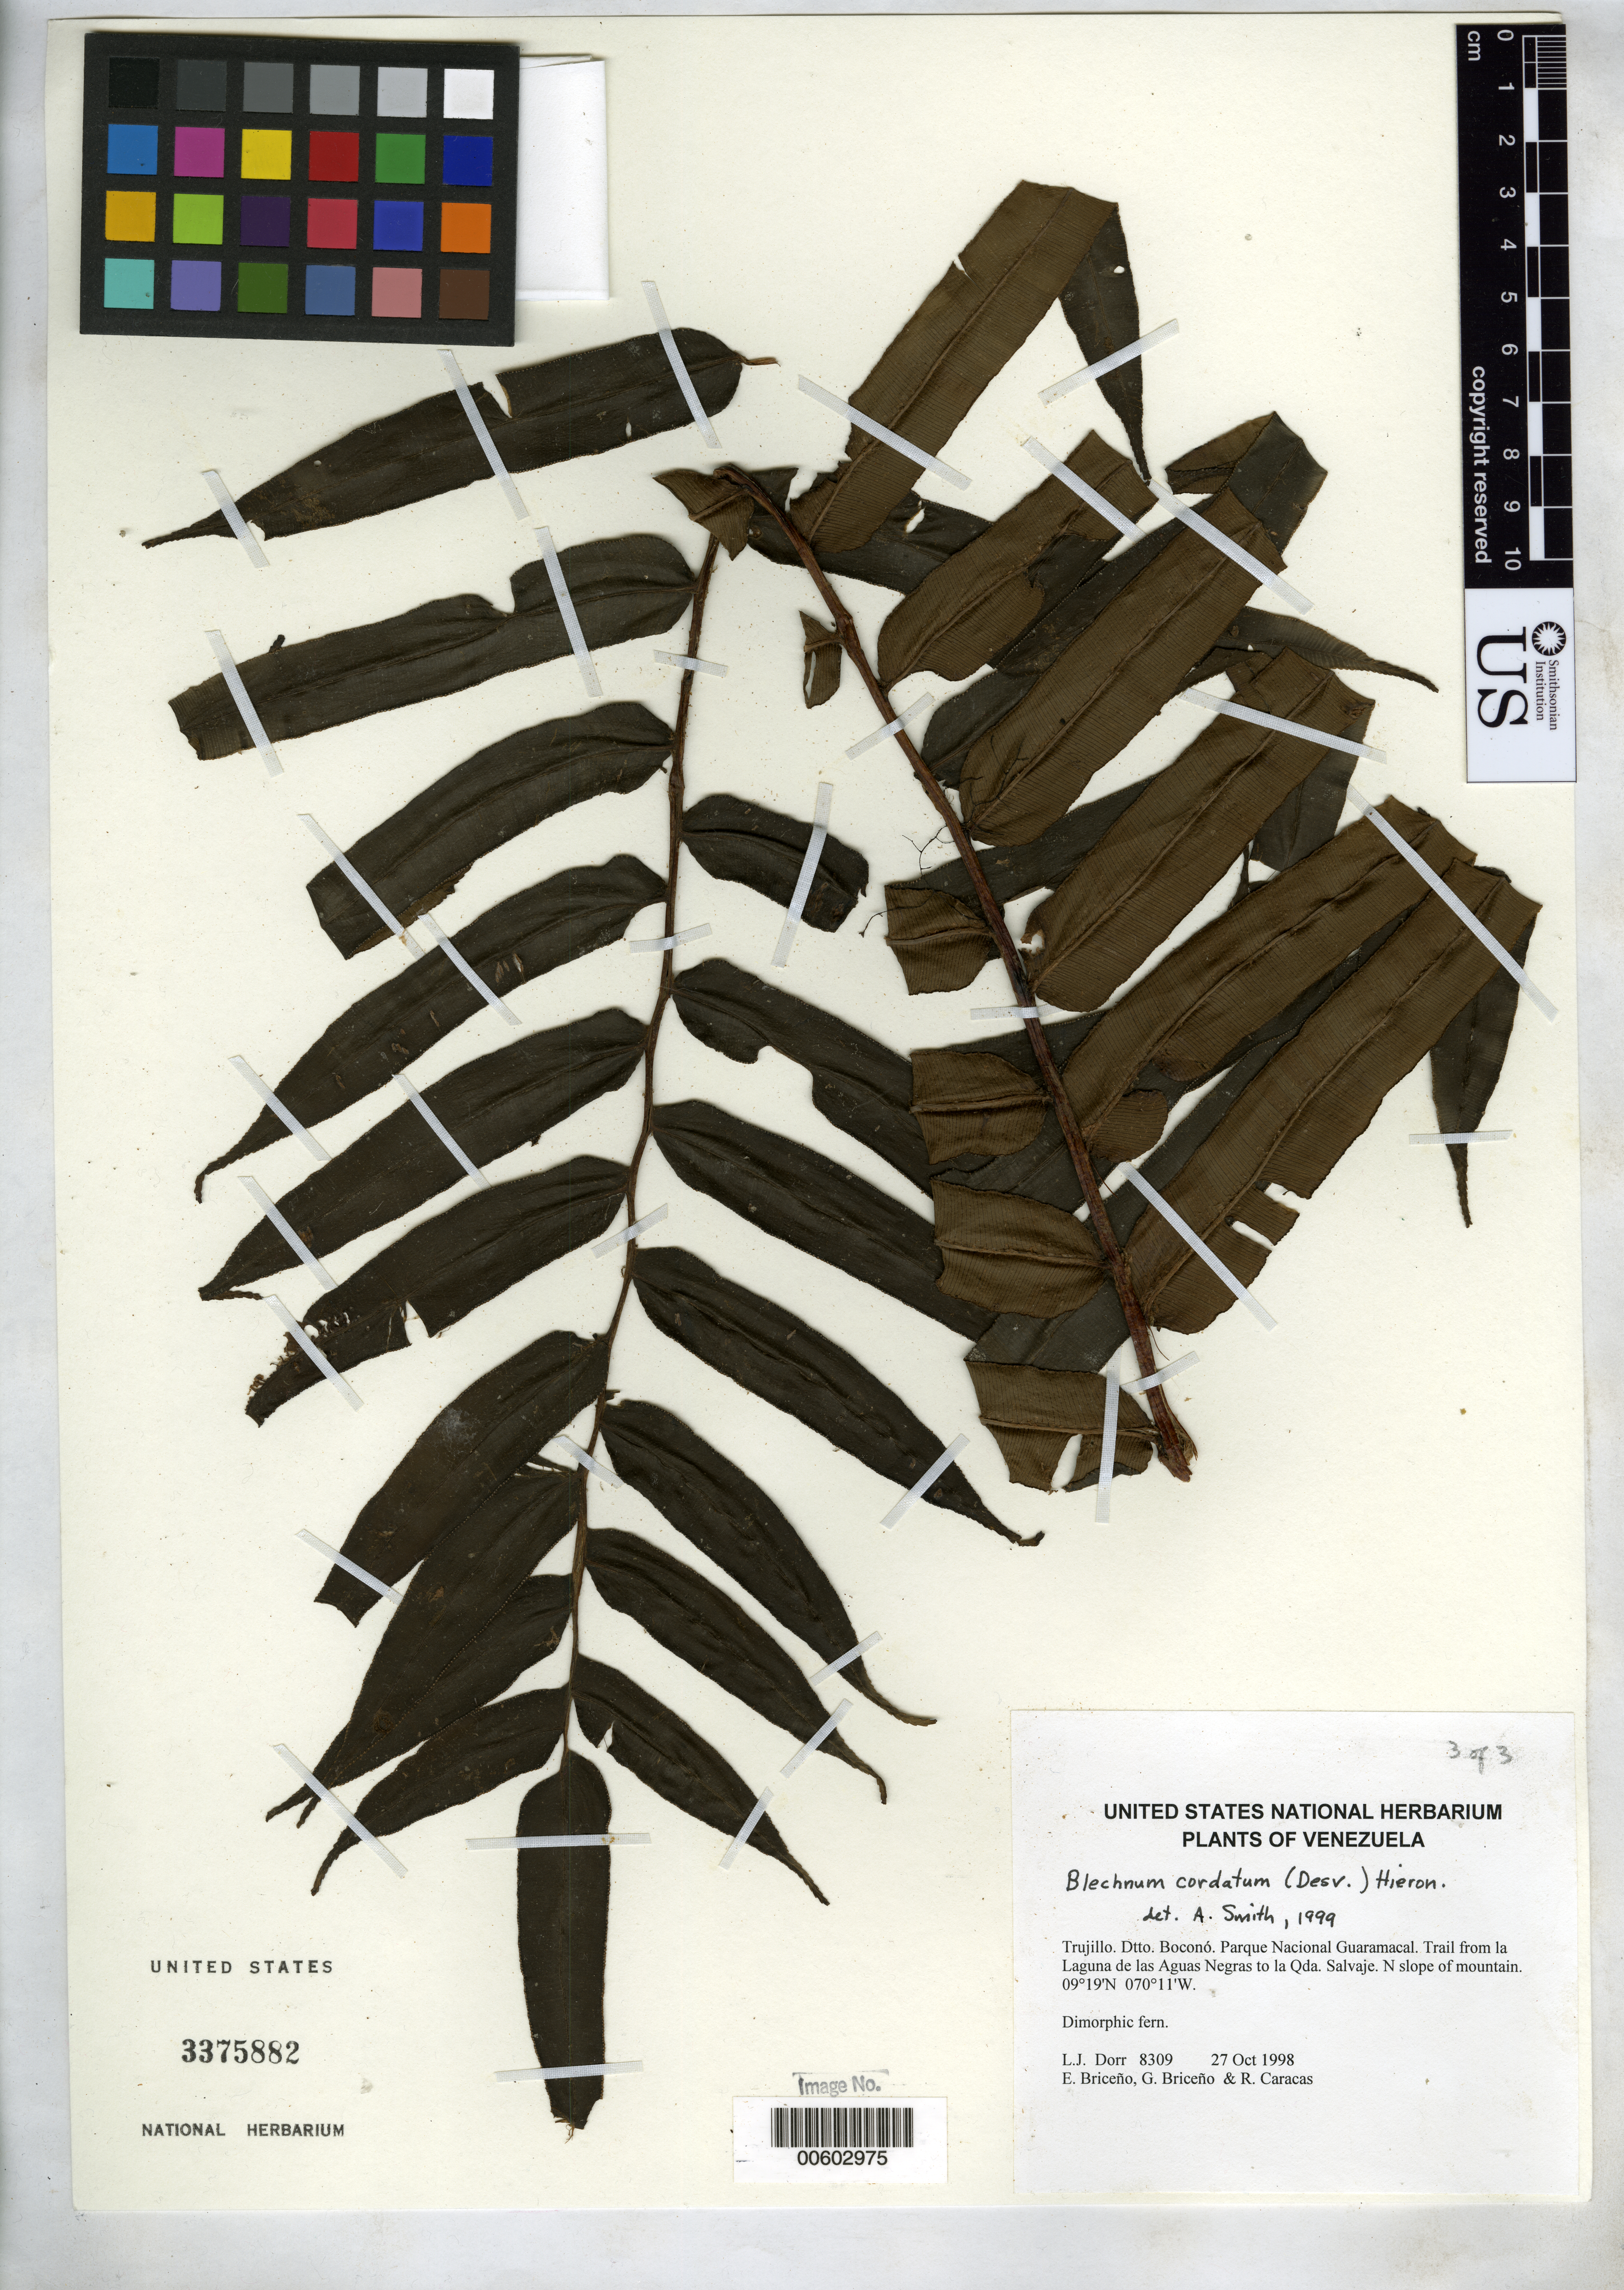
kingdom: Plantae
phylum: Tracheophyta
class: Polypodiopsida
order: Polypodiales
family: Blechnaceae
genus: Blechnum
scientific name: Blechnum cordatum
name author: (Desv.) Hieron.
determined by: Smith, Alan R., (UC)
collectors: L. J. Dorr, E. Briceño, G. Briceño & R. Caracas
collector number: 8309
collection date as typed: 27 Oct 1998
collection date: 1998-10-27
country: Venezuela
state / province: Trujillo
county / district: Boconó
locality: Parque Nacional Guaramacal. Trail from la Laguna de las Aguas Negras to la Qda. Salvaje. N slope of mountain.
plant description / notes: PORT, UC, US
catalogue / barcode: US 3375882